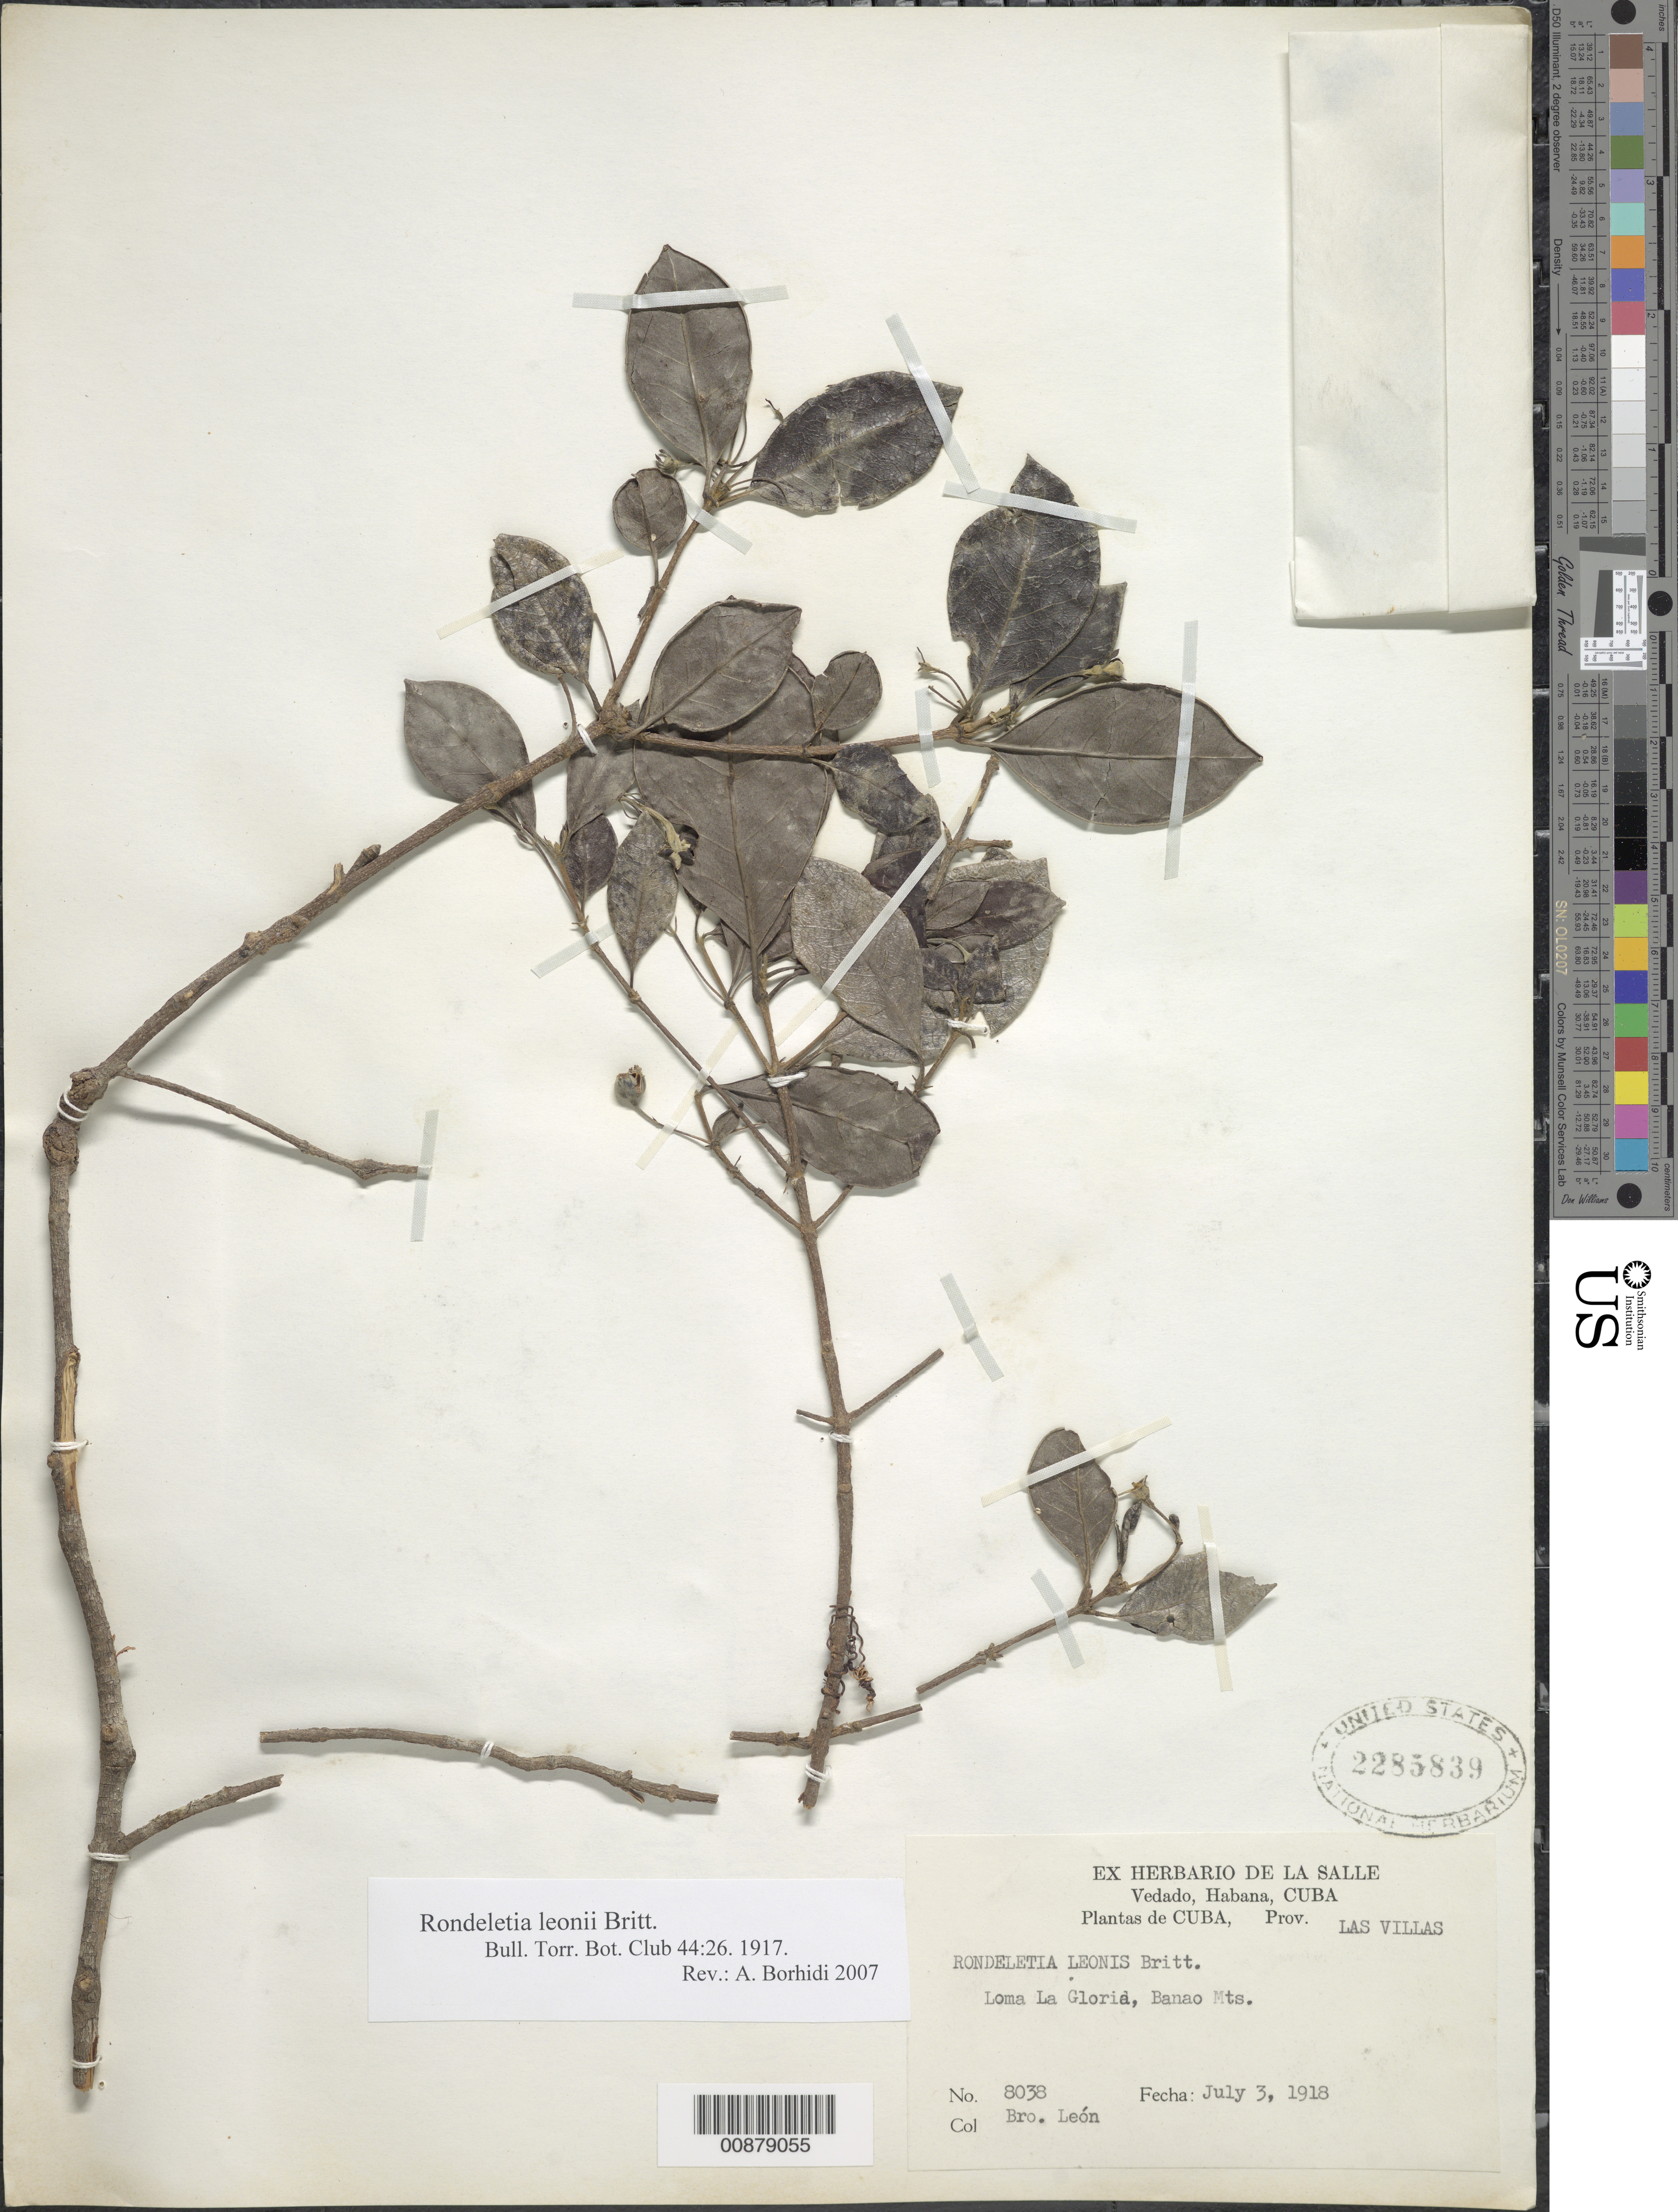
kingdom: Plantae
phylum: Tracheophyta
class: Magnoliopsida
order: Gentianales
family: Rubiaceae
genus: Rondeletia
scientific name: Rondeletia leonii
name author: Britton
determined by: Borhidi, Attila L.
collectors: Bro. León & M. Roca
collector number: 8038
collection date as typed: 03 Jul 1918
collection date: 1918-07-03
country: Cuba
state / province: Santa Clara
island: Cuba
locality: Prov Las Villas; Sabana del Guanal, Gloria Hill, Banao Mts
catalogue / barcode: US 2285839